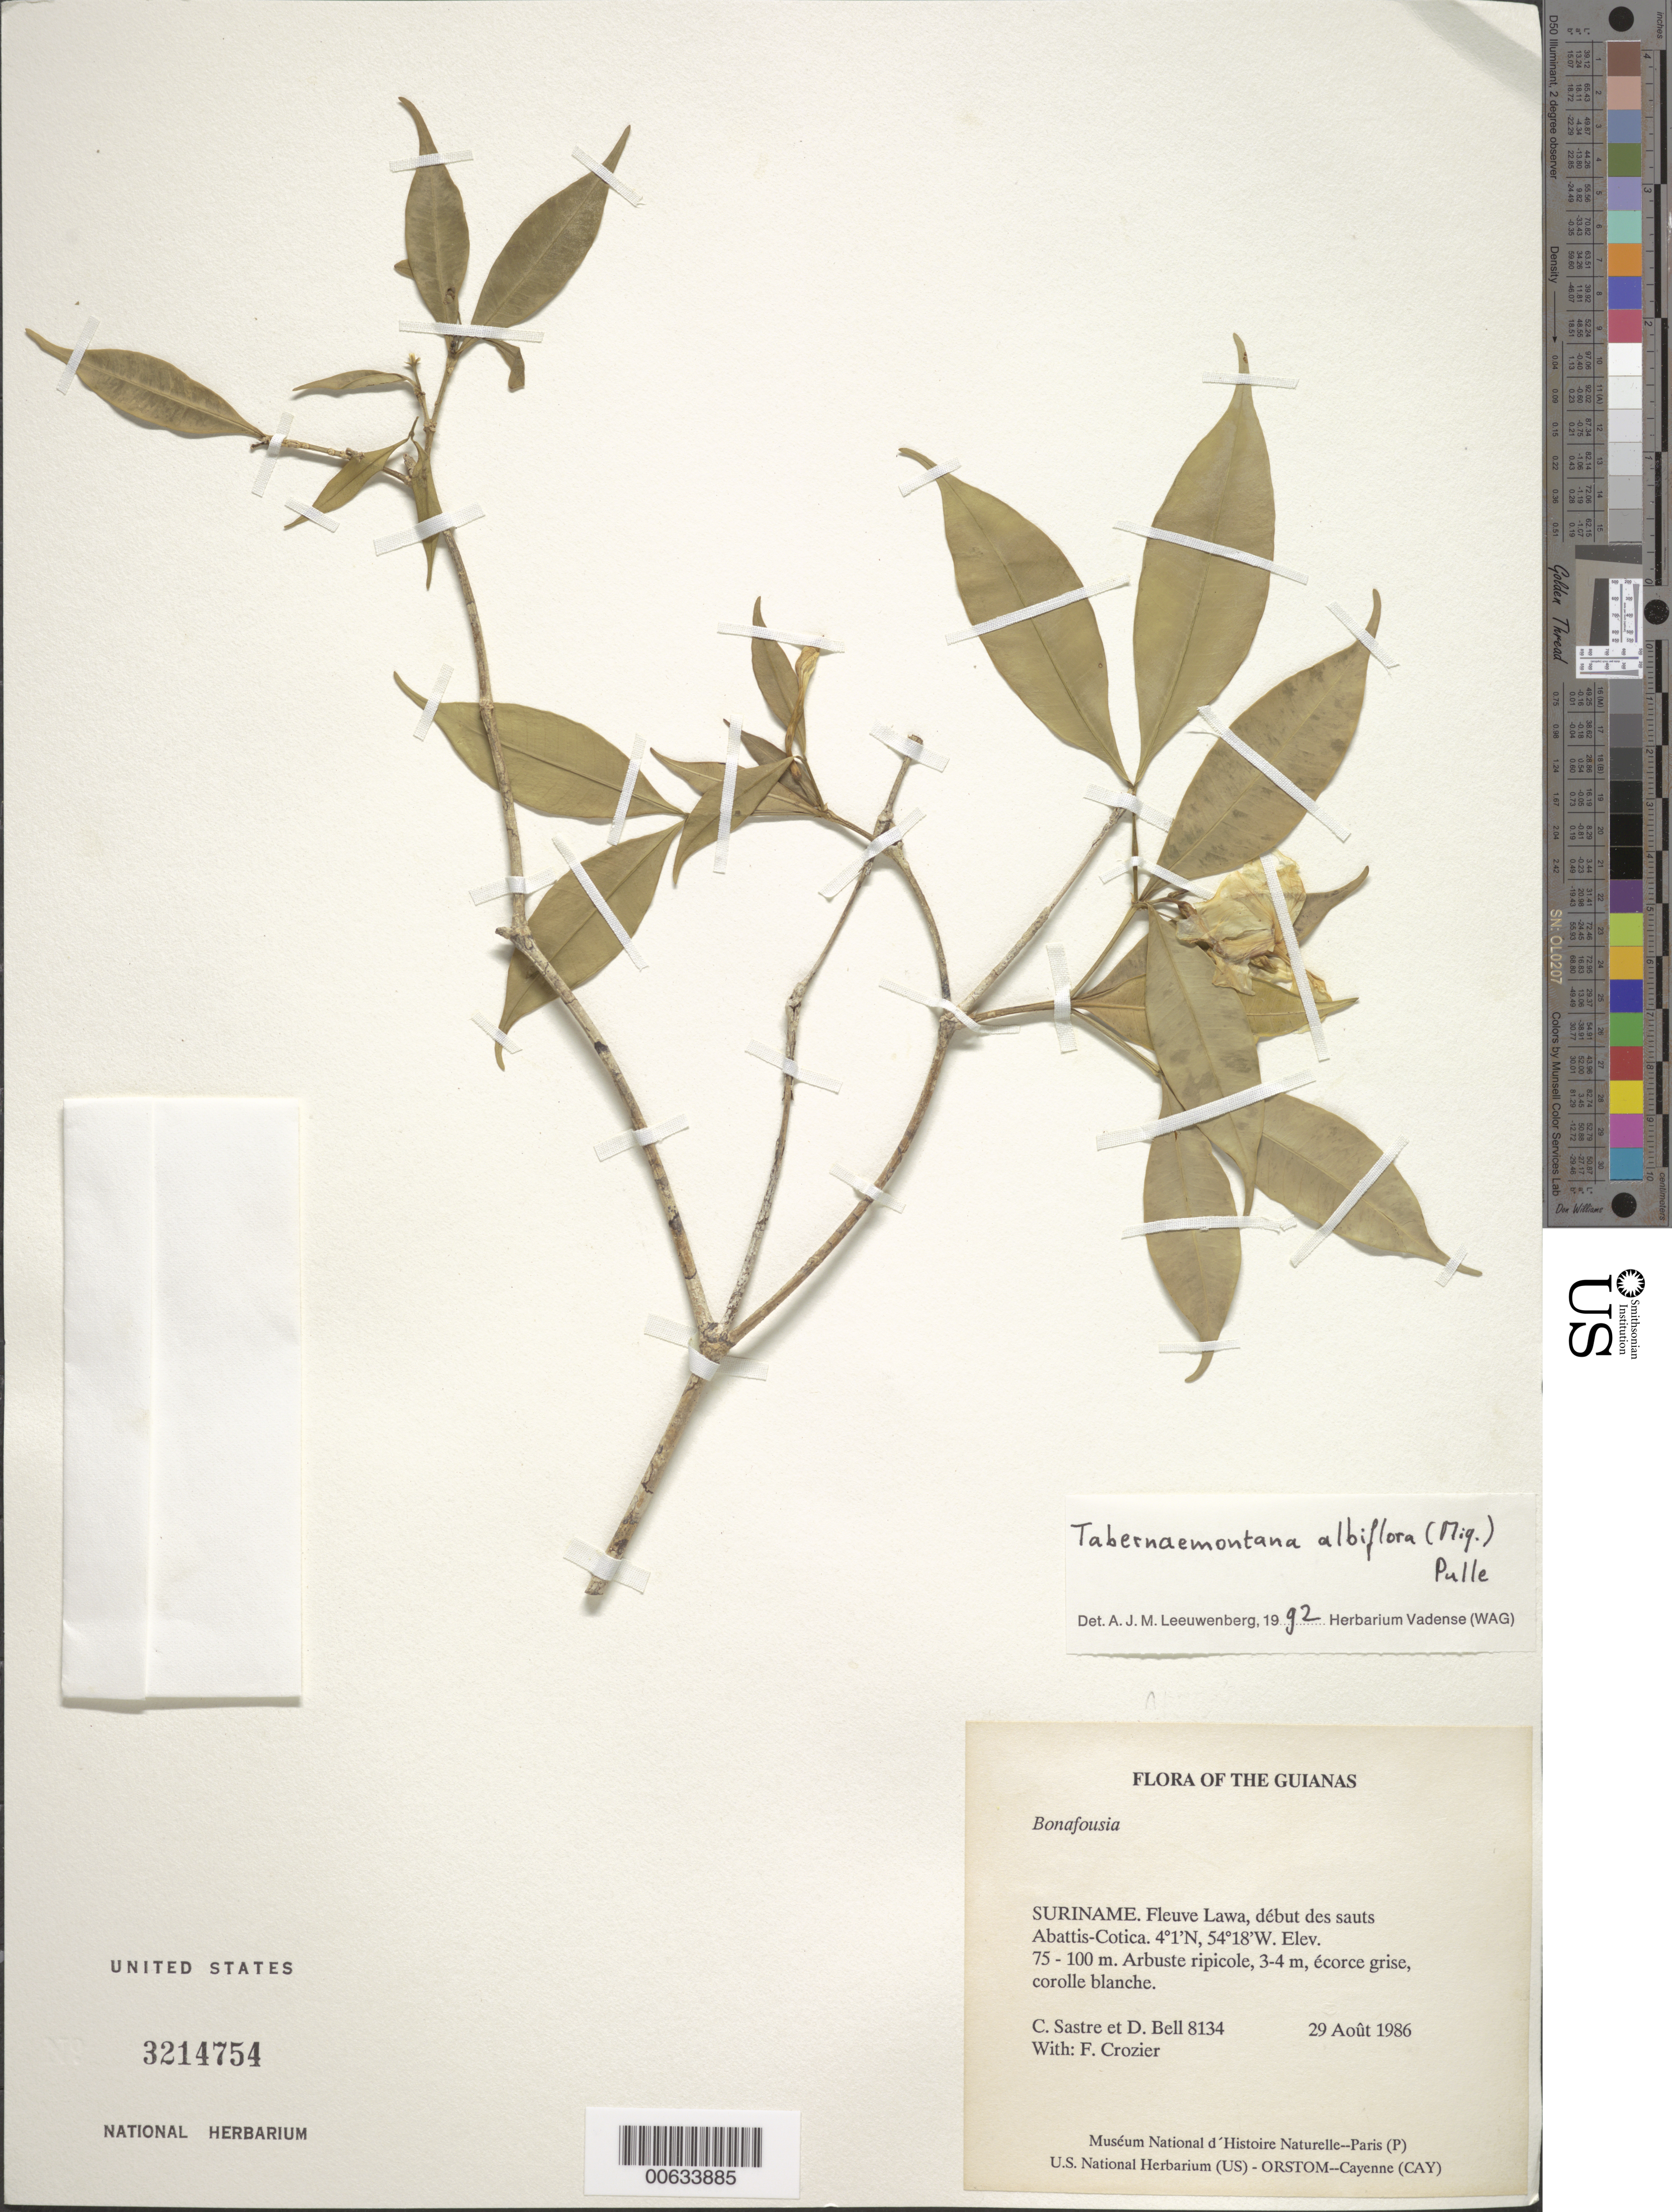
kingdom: Plantae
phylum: Tracheophyta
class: Magnoliopsida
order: Gentianales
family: Apocynaceae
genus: Tabernaemontana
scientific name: Tabernaemontana albiflora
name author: (Miq.) Pulle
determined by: Leeuwenberg, A. J. M.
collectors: C. H. L. Sastre, D. A. Bell & F. Crozier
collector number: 8134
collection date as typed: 29 August 1986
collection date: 1986-08-29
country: Suriname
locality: Fleuve Lawa, début des sauts Abattis-Cotica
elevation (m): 75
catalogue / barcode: US 3214754